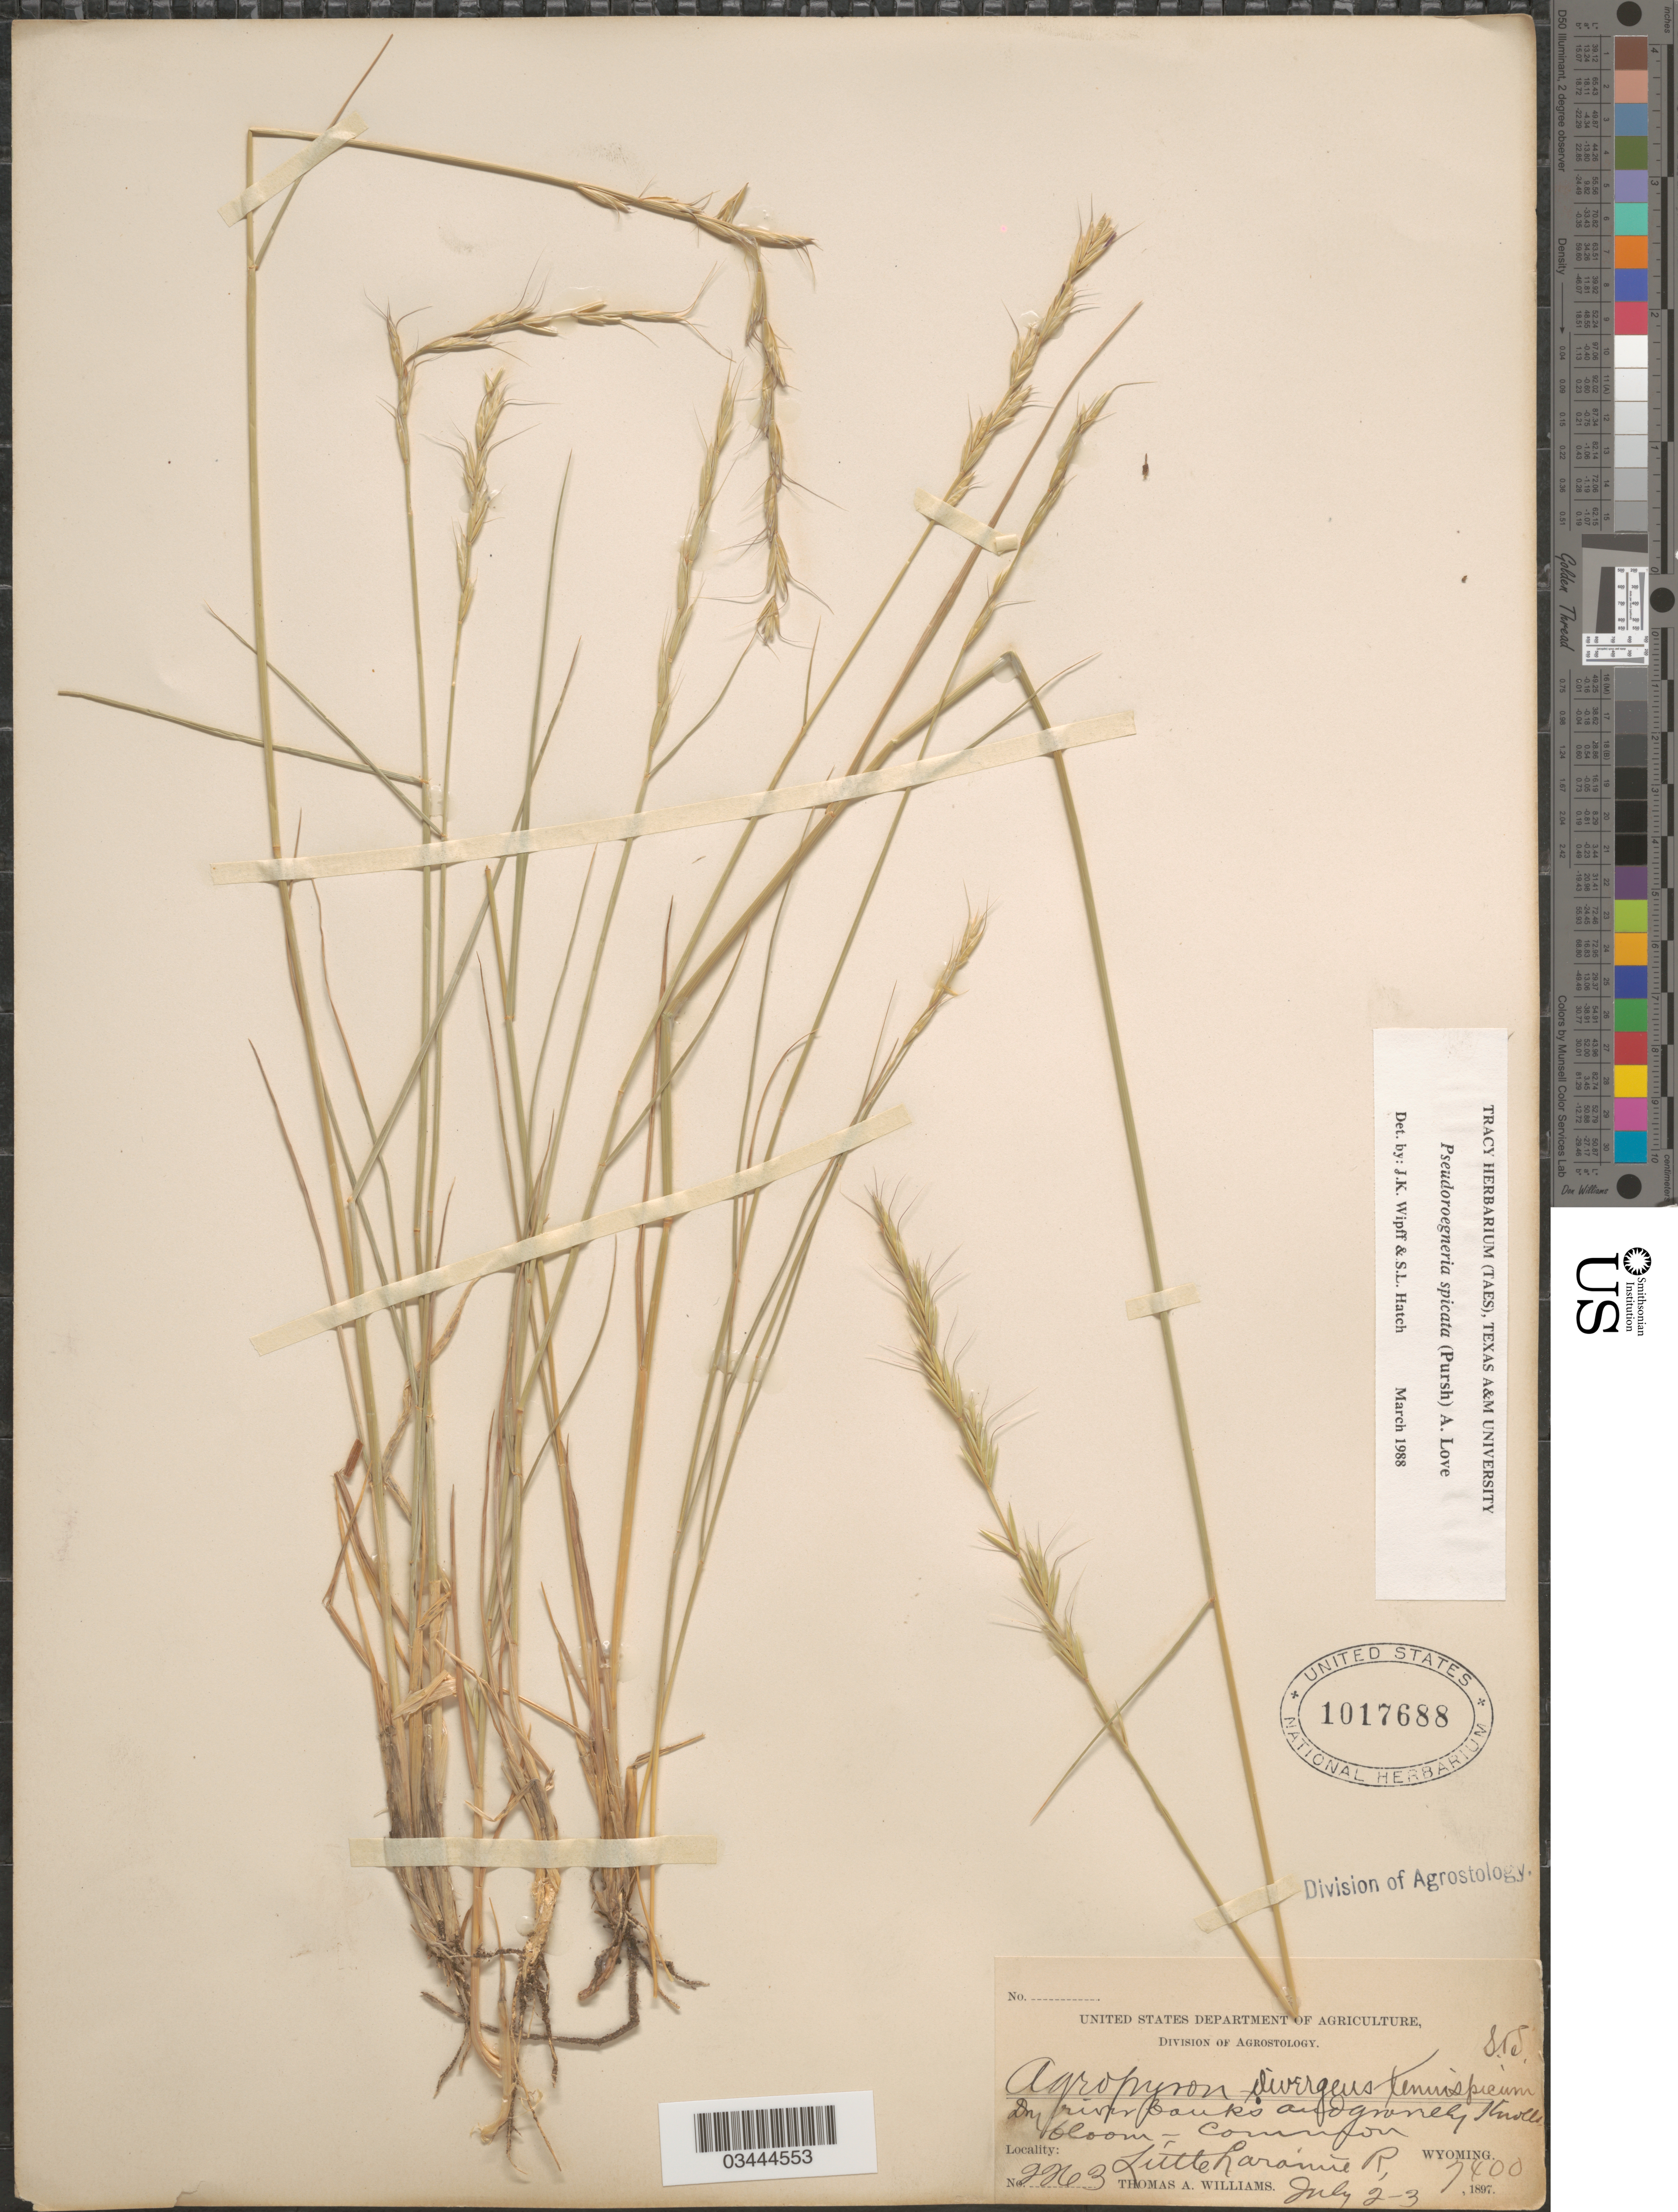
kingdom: Plantae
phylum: Tracheophyta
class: Liliopsida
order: Poales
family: Poaceae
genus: Pseudoroegneria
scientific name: Pseudoroegneria spicata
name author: (Pursh) Á. Löve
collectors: T. A. Williams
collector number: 2263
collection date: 1897-07-02/1897-07-03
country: United States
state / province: Wyoming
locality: Little Laramie R.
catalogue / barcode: US 1017688